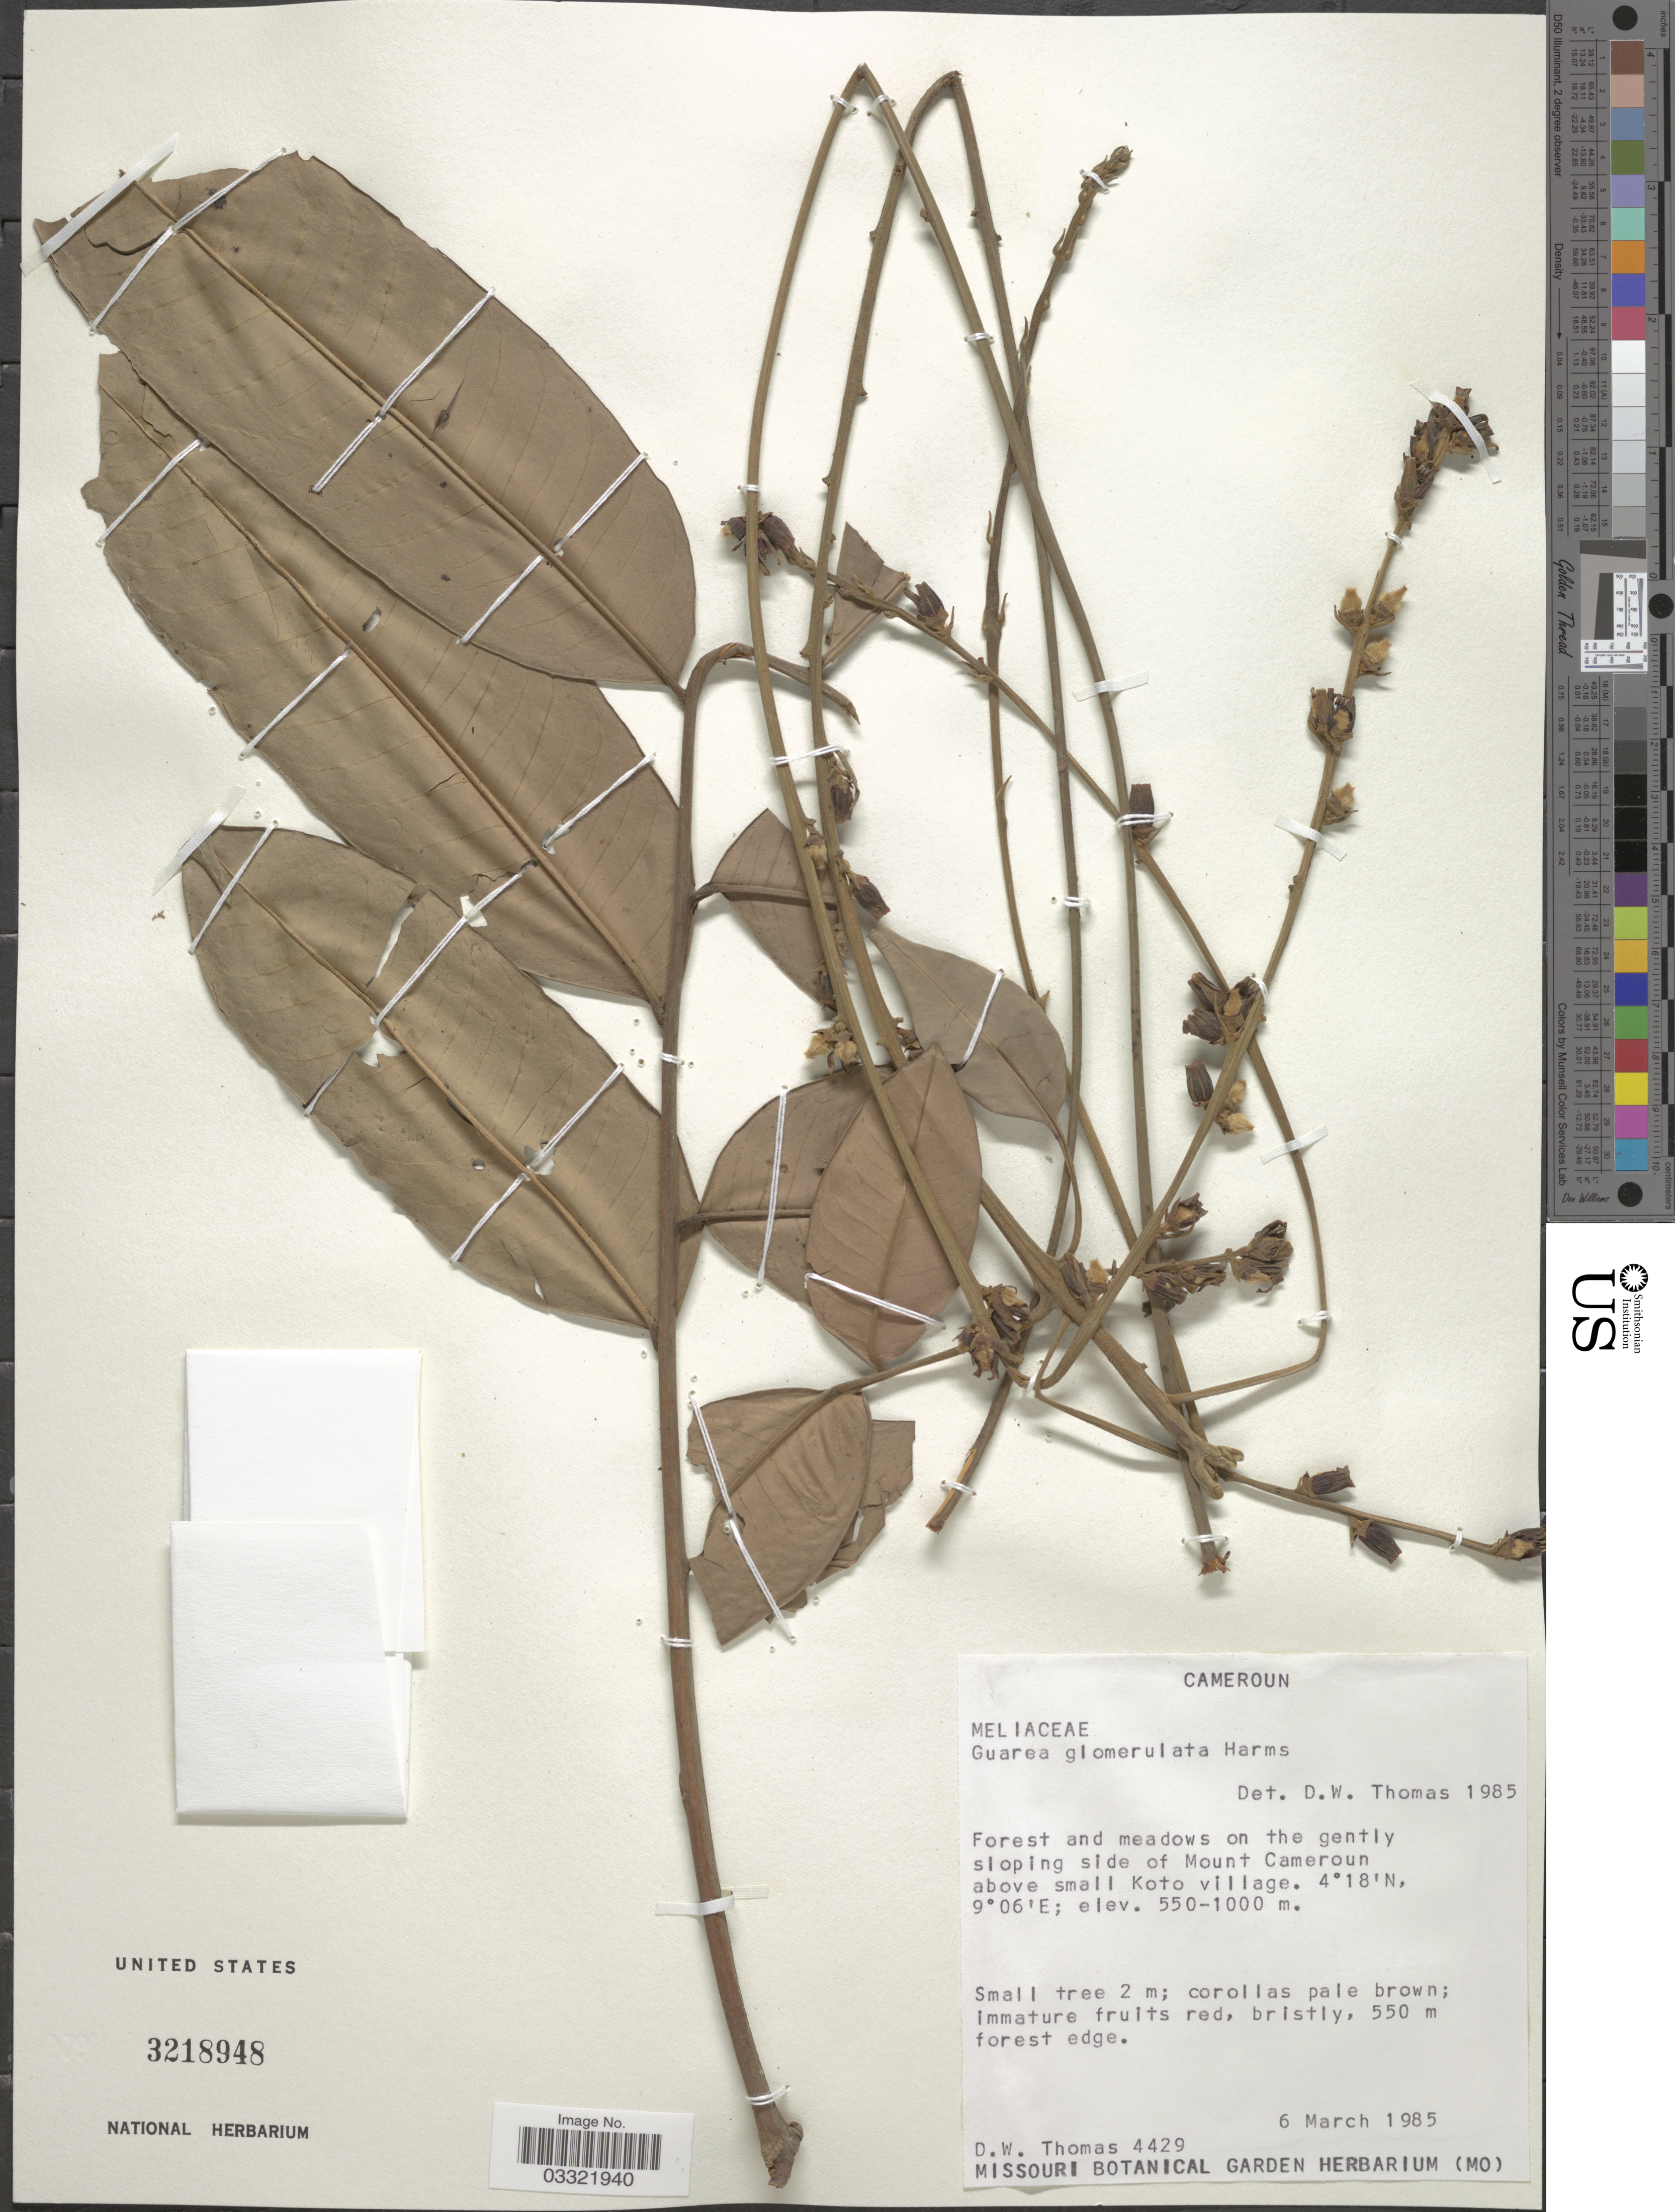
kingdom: Plantae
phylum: Tracheophyta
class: Magnoliopsida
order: Sapindales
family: Meliaceae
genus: Neoguarea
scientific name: Neoguarea glomerulata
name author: (Harms) Koenen & J.J. de Wilde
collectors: D. W. Thomas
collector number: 4429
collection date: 1985-03-06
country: Cameroon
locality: Forest and meadows on the gently sloping side of Mount Cameroun above small Koto village.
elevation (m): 550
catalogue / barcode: US 3218948